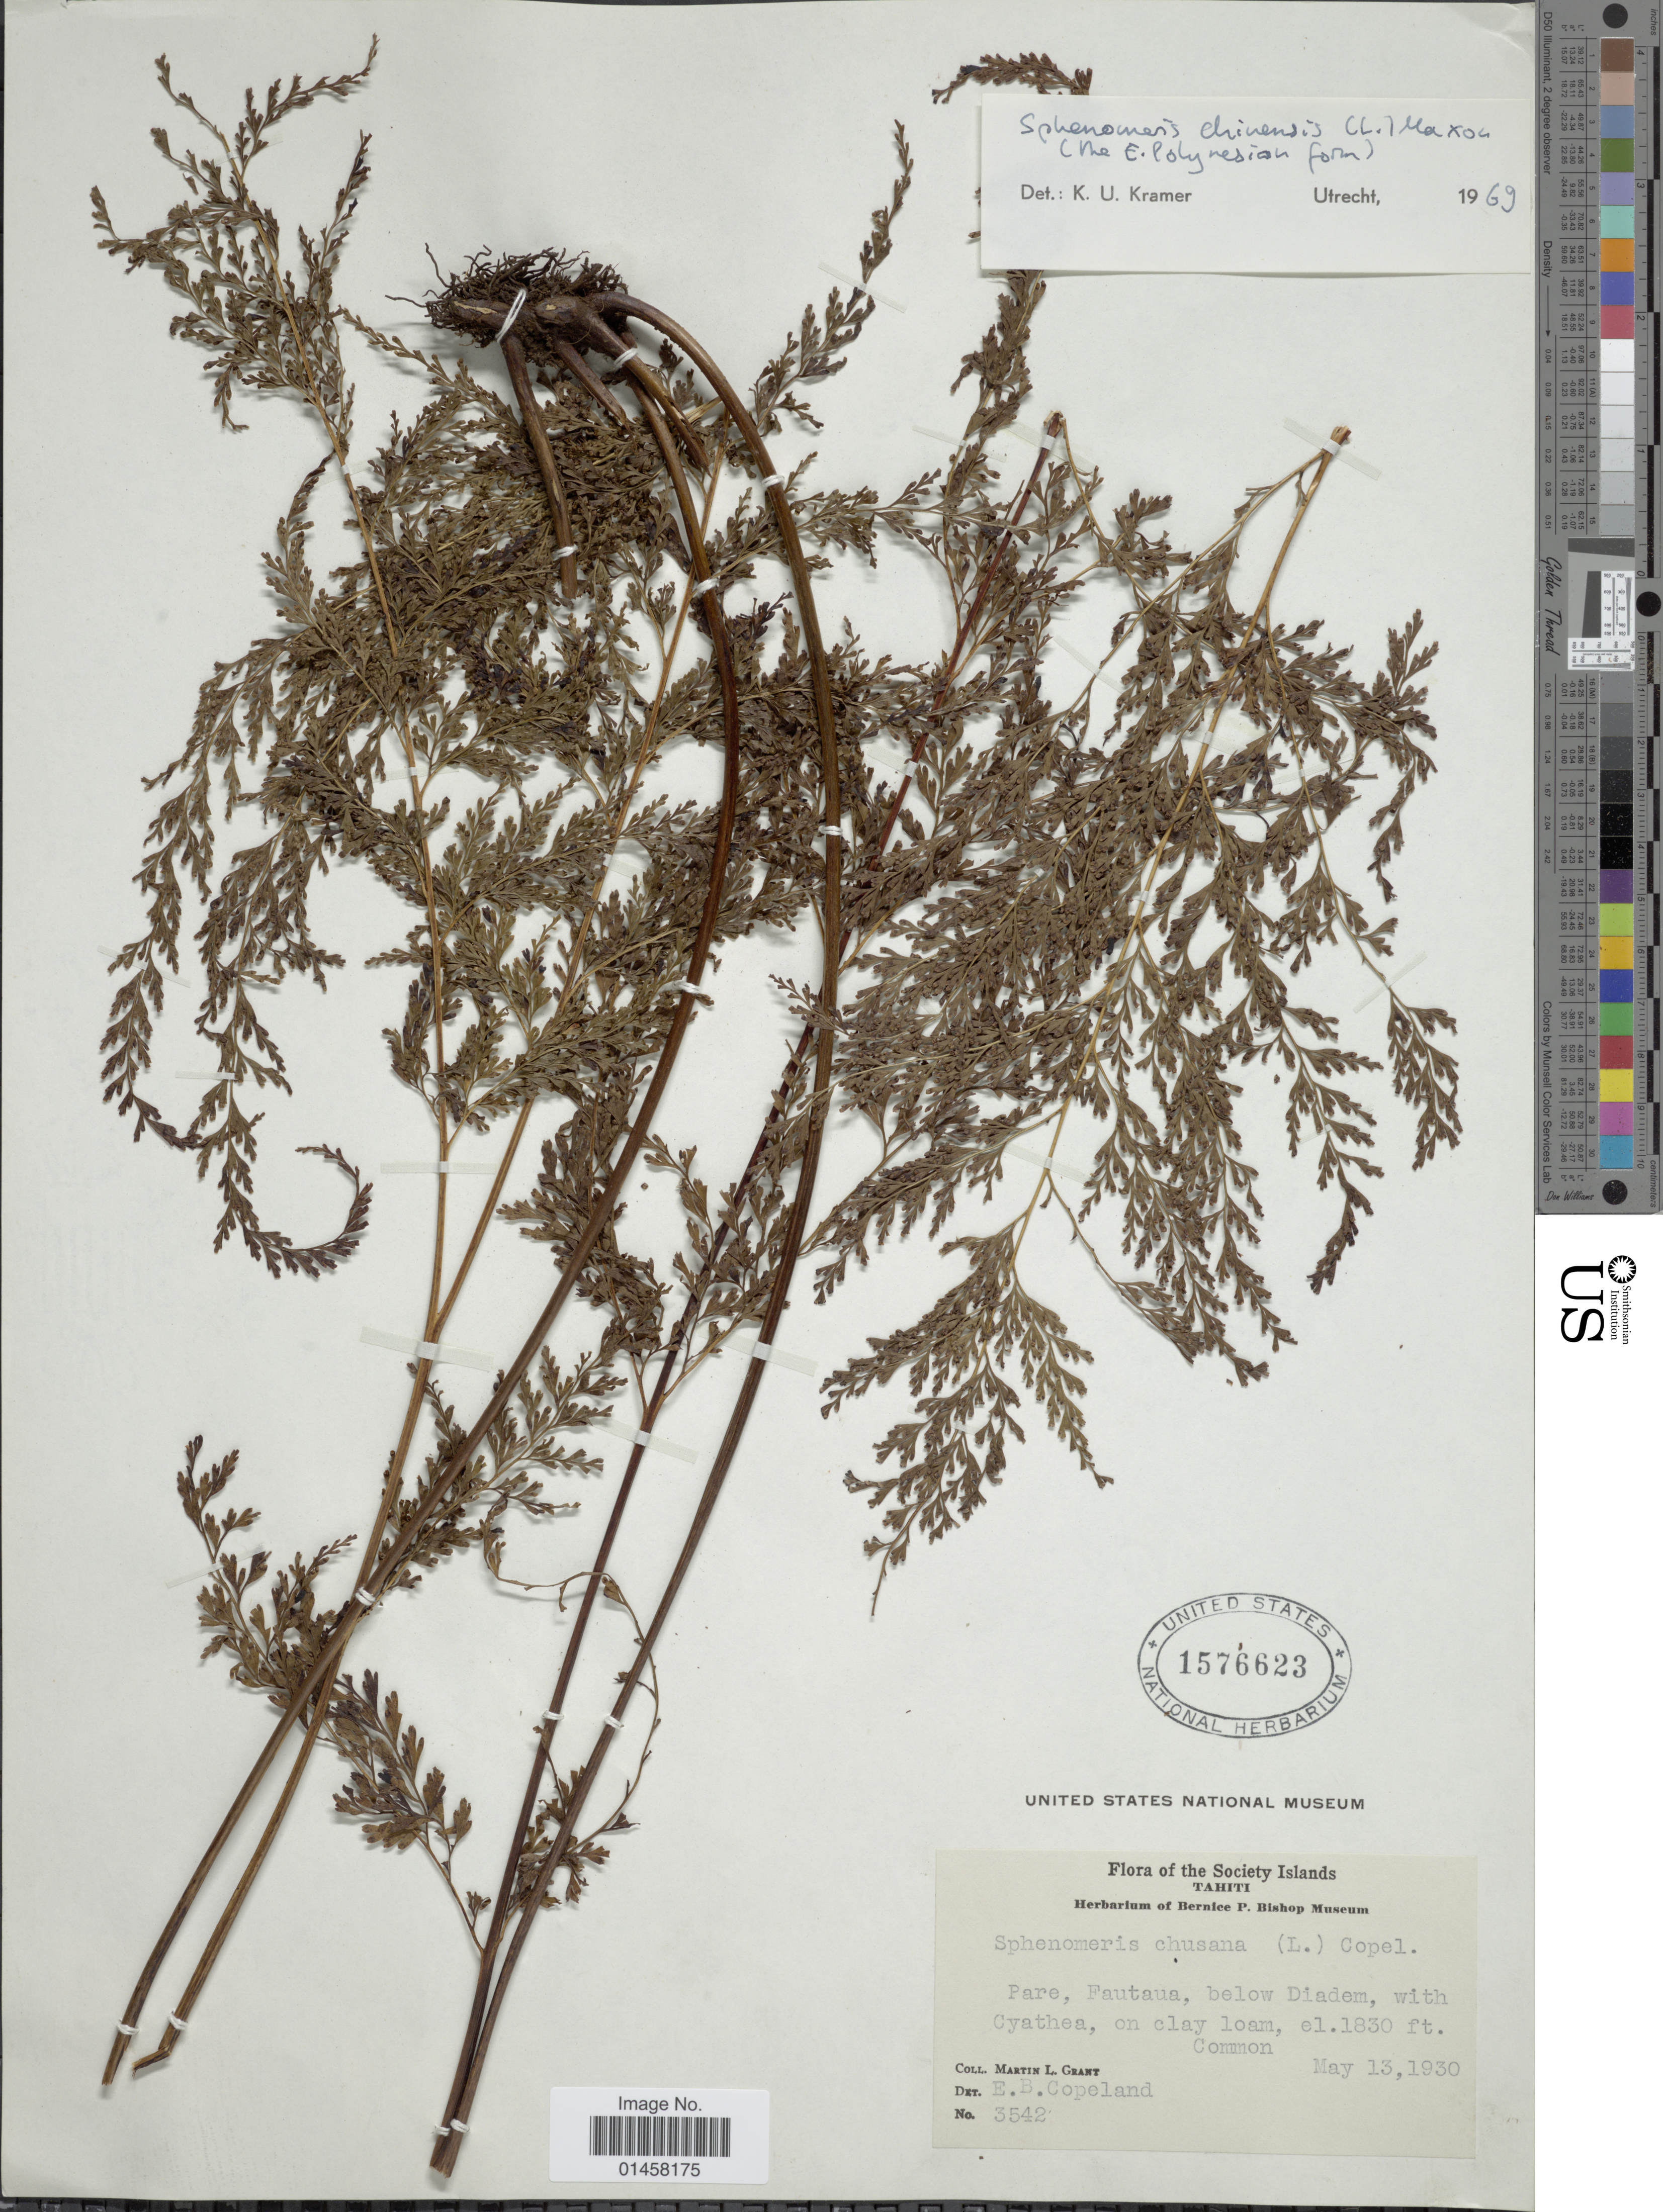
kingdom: Plantae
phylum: Tracheophyta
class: Polypodiopsida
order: Polypodiales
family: Lindsaeaceae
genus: Sphenomeris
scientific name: Sphenomeris chinensis var. chinensis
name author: (L.) Maxon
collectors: M. L. Grant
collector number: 3542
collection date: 1930-05-13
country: French Polynesia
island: Tahiti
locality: The Society Islands. Tahiti. Pare, Fautaua, below Diadem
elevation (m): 558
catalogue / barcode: US 1576623